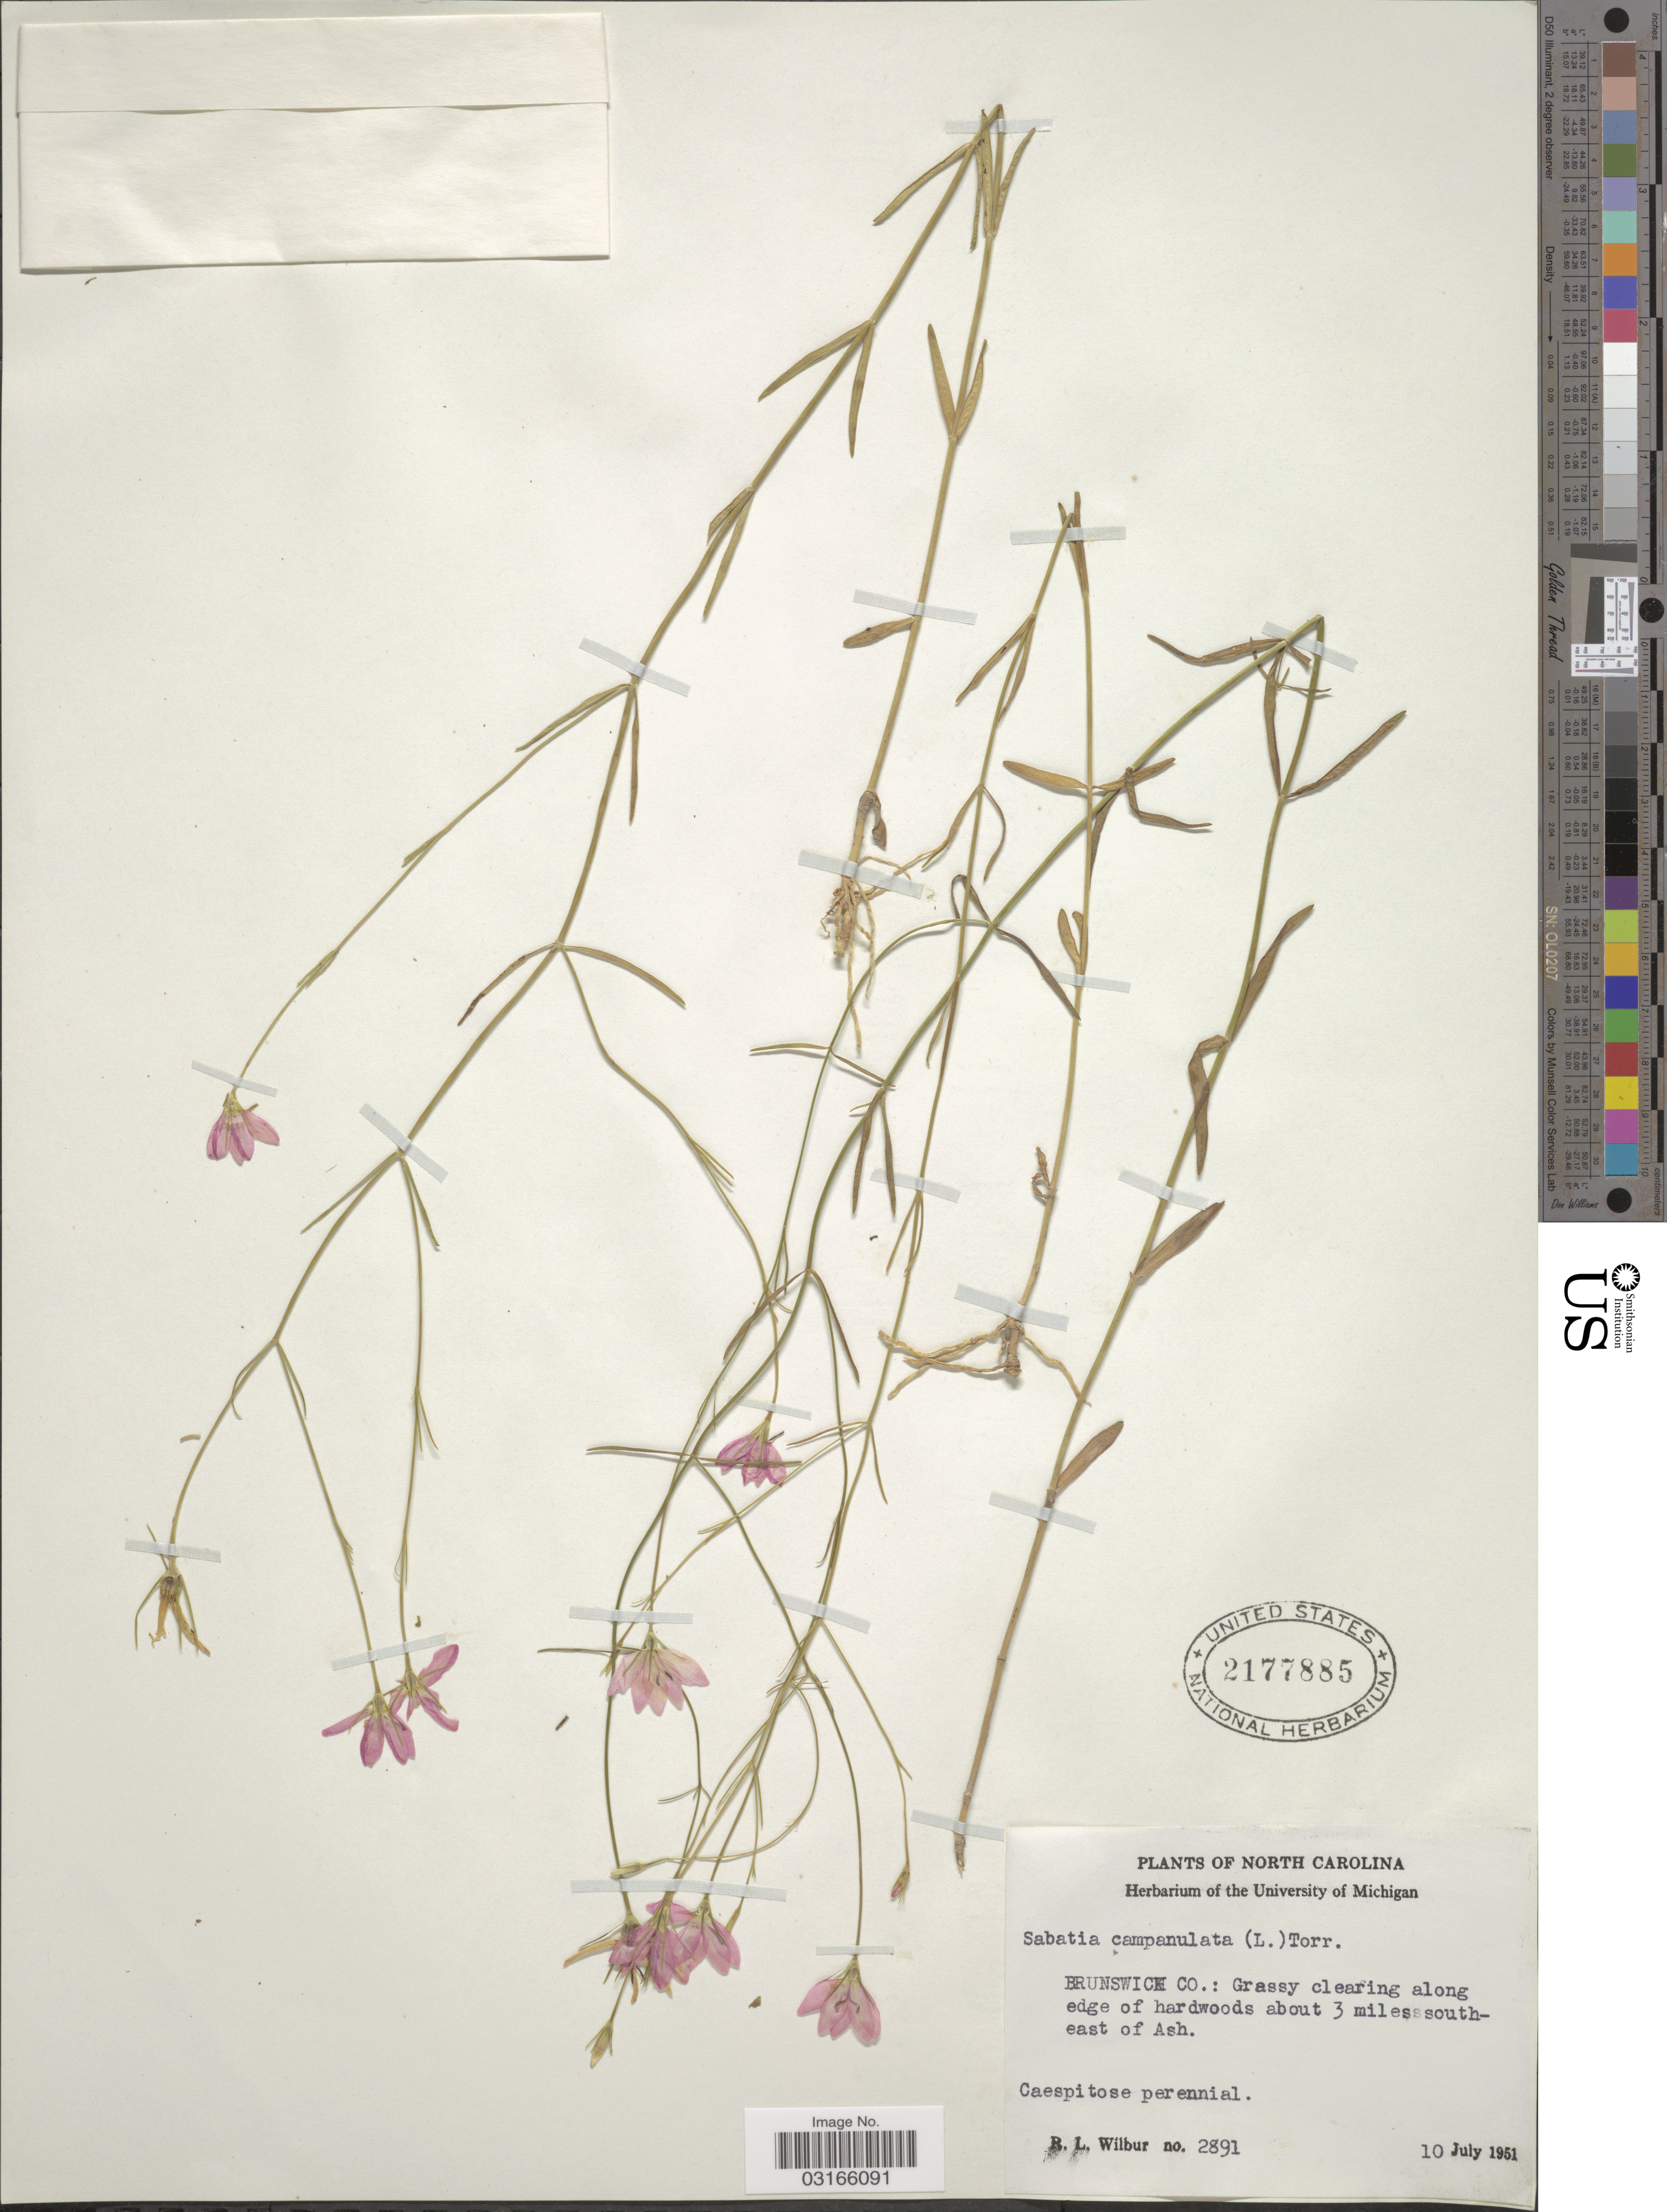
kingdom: Plantae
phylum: Tracheophyta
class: Magnoliopsida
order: Gentianales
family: Gentianaceae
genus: Sabatia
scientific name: Sabatia campanulata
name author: (L.) Torr.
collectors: R. L. Wilbur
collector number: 2891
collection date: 1951-07-10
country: United States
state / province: North Carolina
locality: Brunswick Co.: Grassy clearing along edge of hardwoods about 3 miles south-east of Ash.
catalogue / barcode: US 2177885